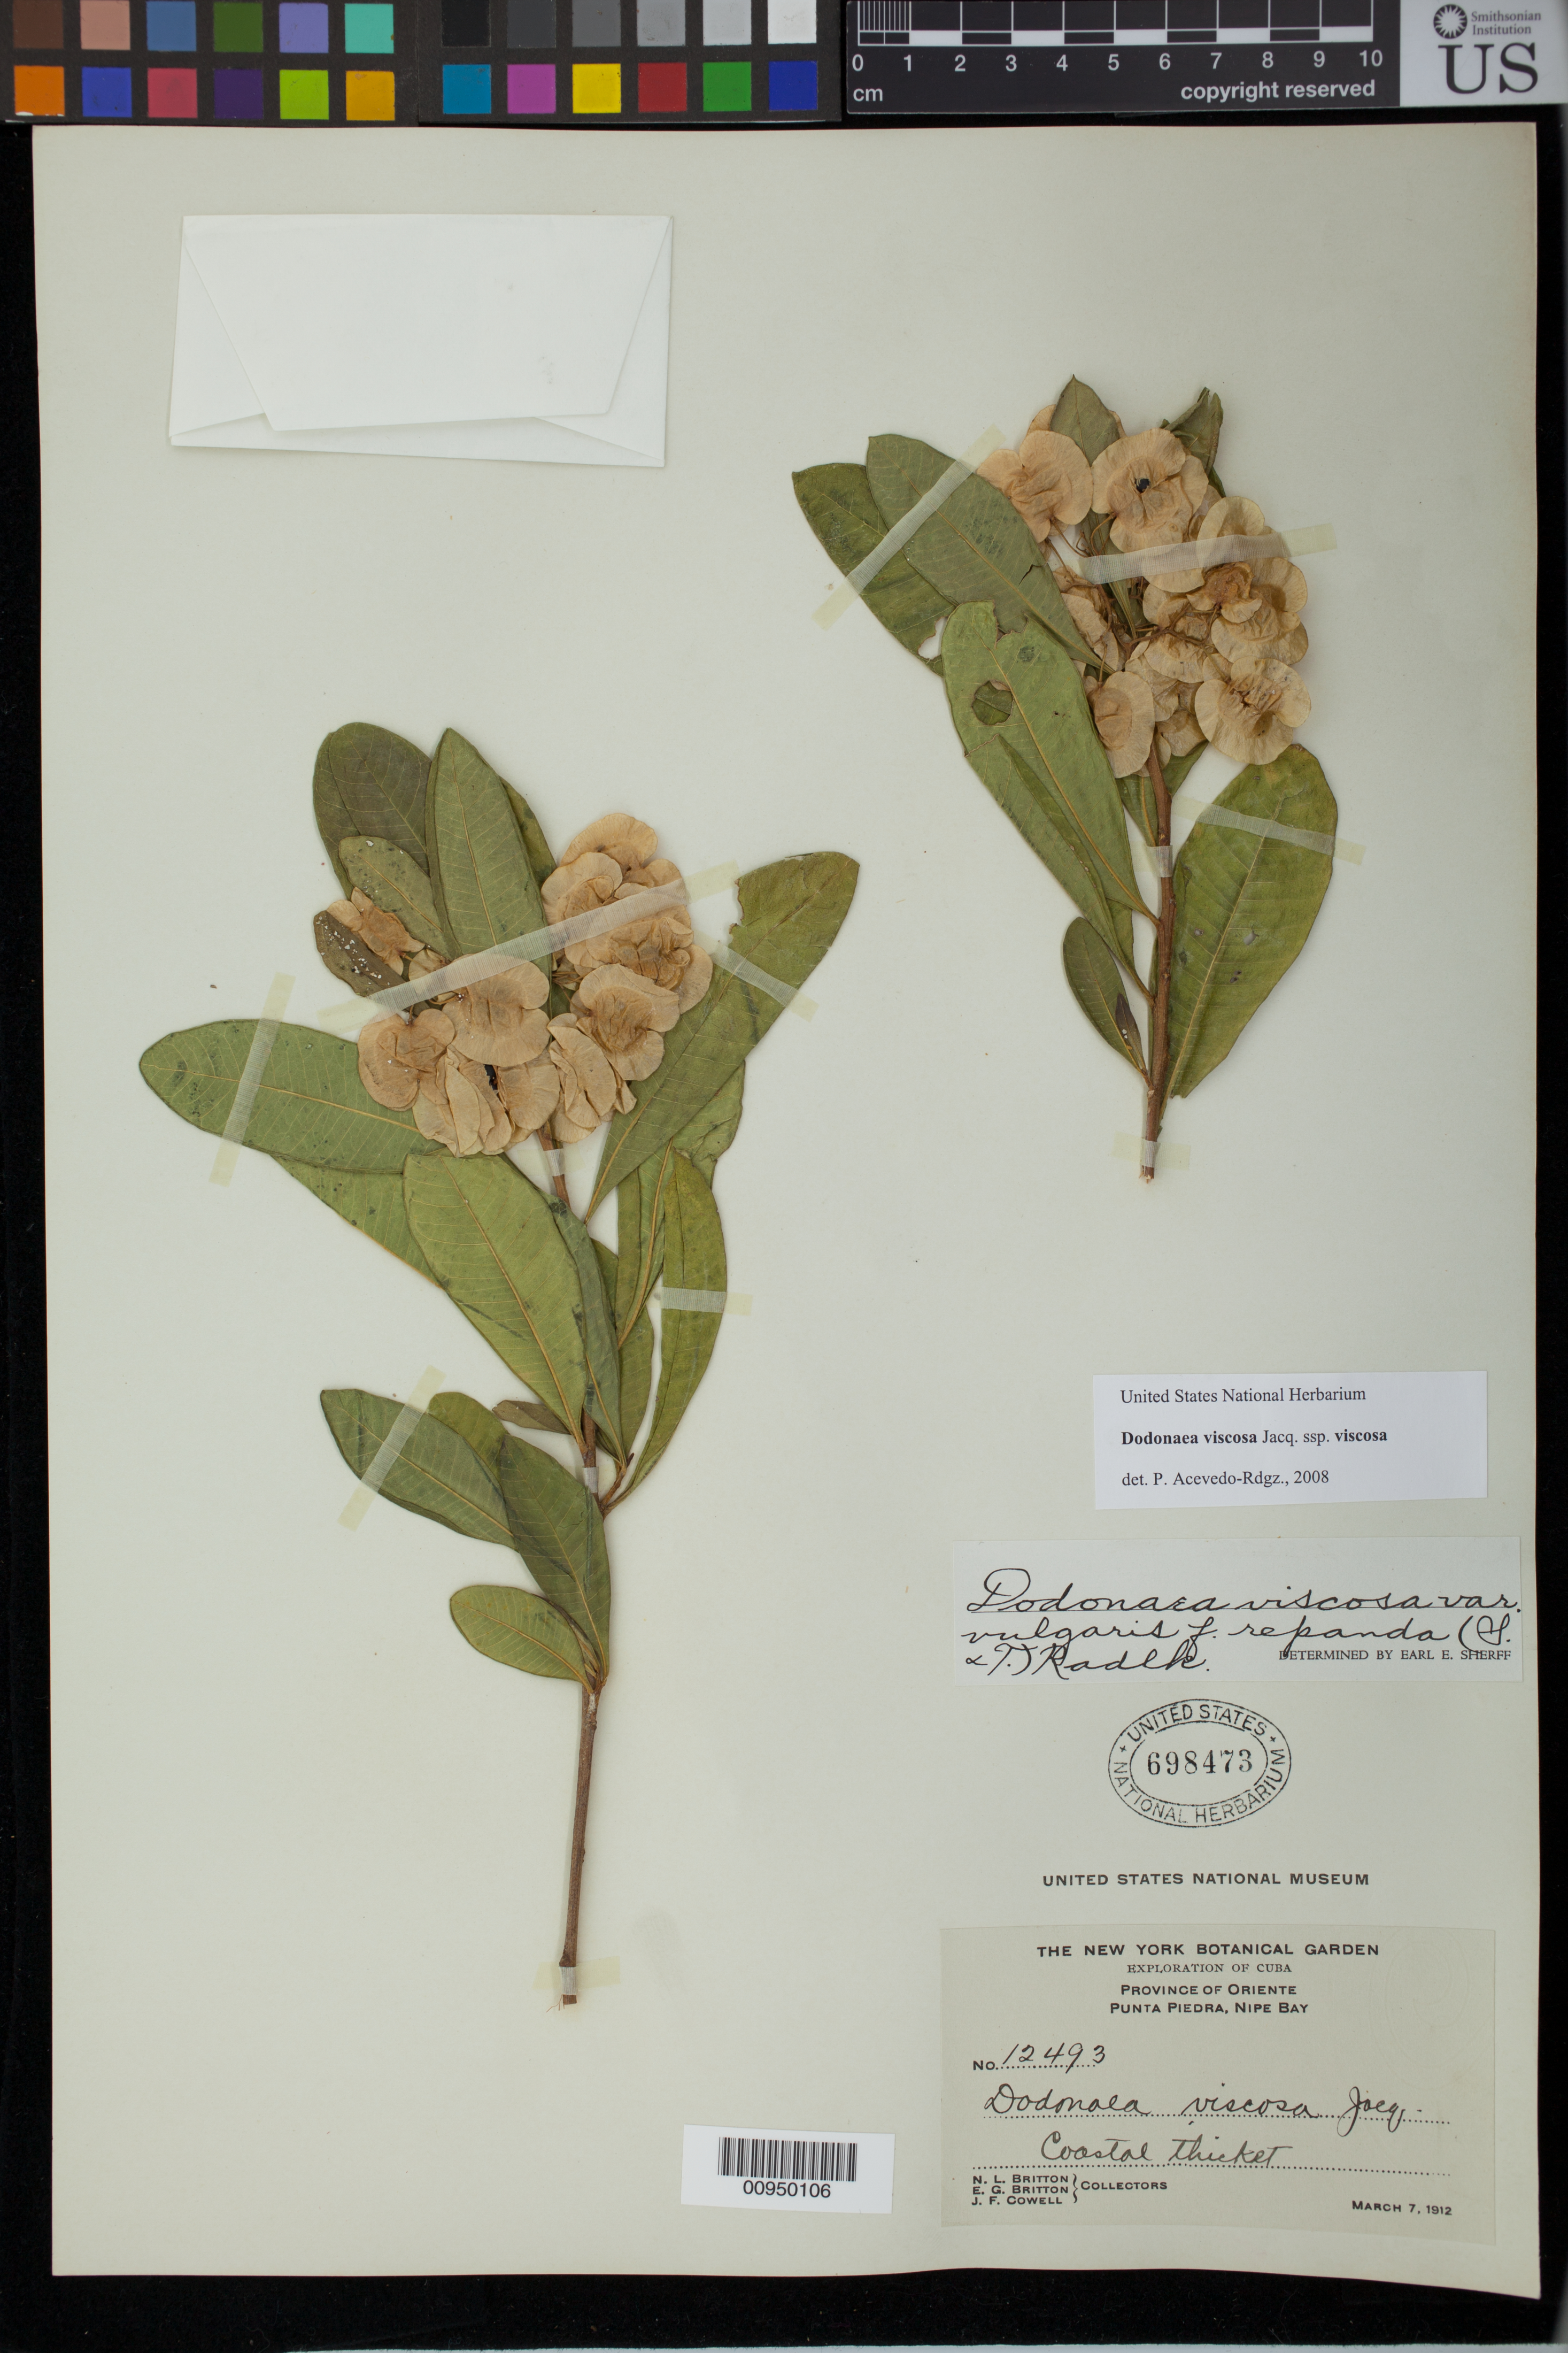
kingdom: Plantae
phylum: Tracheophyta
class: Magnoliopsida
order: Sapindales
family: Sapindaceae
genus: Dodonaea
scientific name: Dodonaea viscosa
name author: Jacq.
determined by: Acevedo-Rodríguez, P., (BOT), Smithsonian Institution - National Museum of Natural History (UNITED STATES)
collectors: N. Britton, E. G. Britton & J. F. Cowell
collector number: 12493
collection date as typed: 07 Mar 1912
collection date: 1912-03-07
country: Cuba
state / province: Holguín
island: Cuba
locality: Punta Piedra, Nipe Bay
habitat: Coastal thicket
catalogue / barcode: US 698473